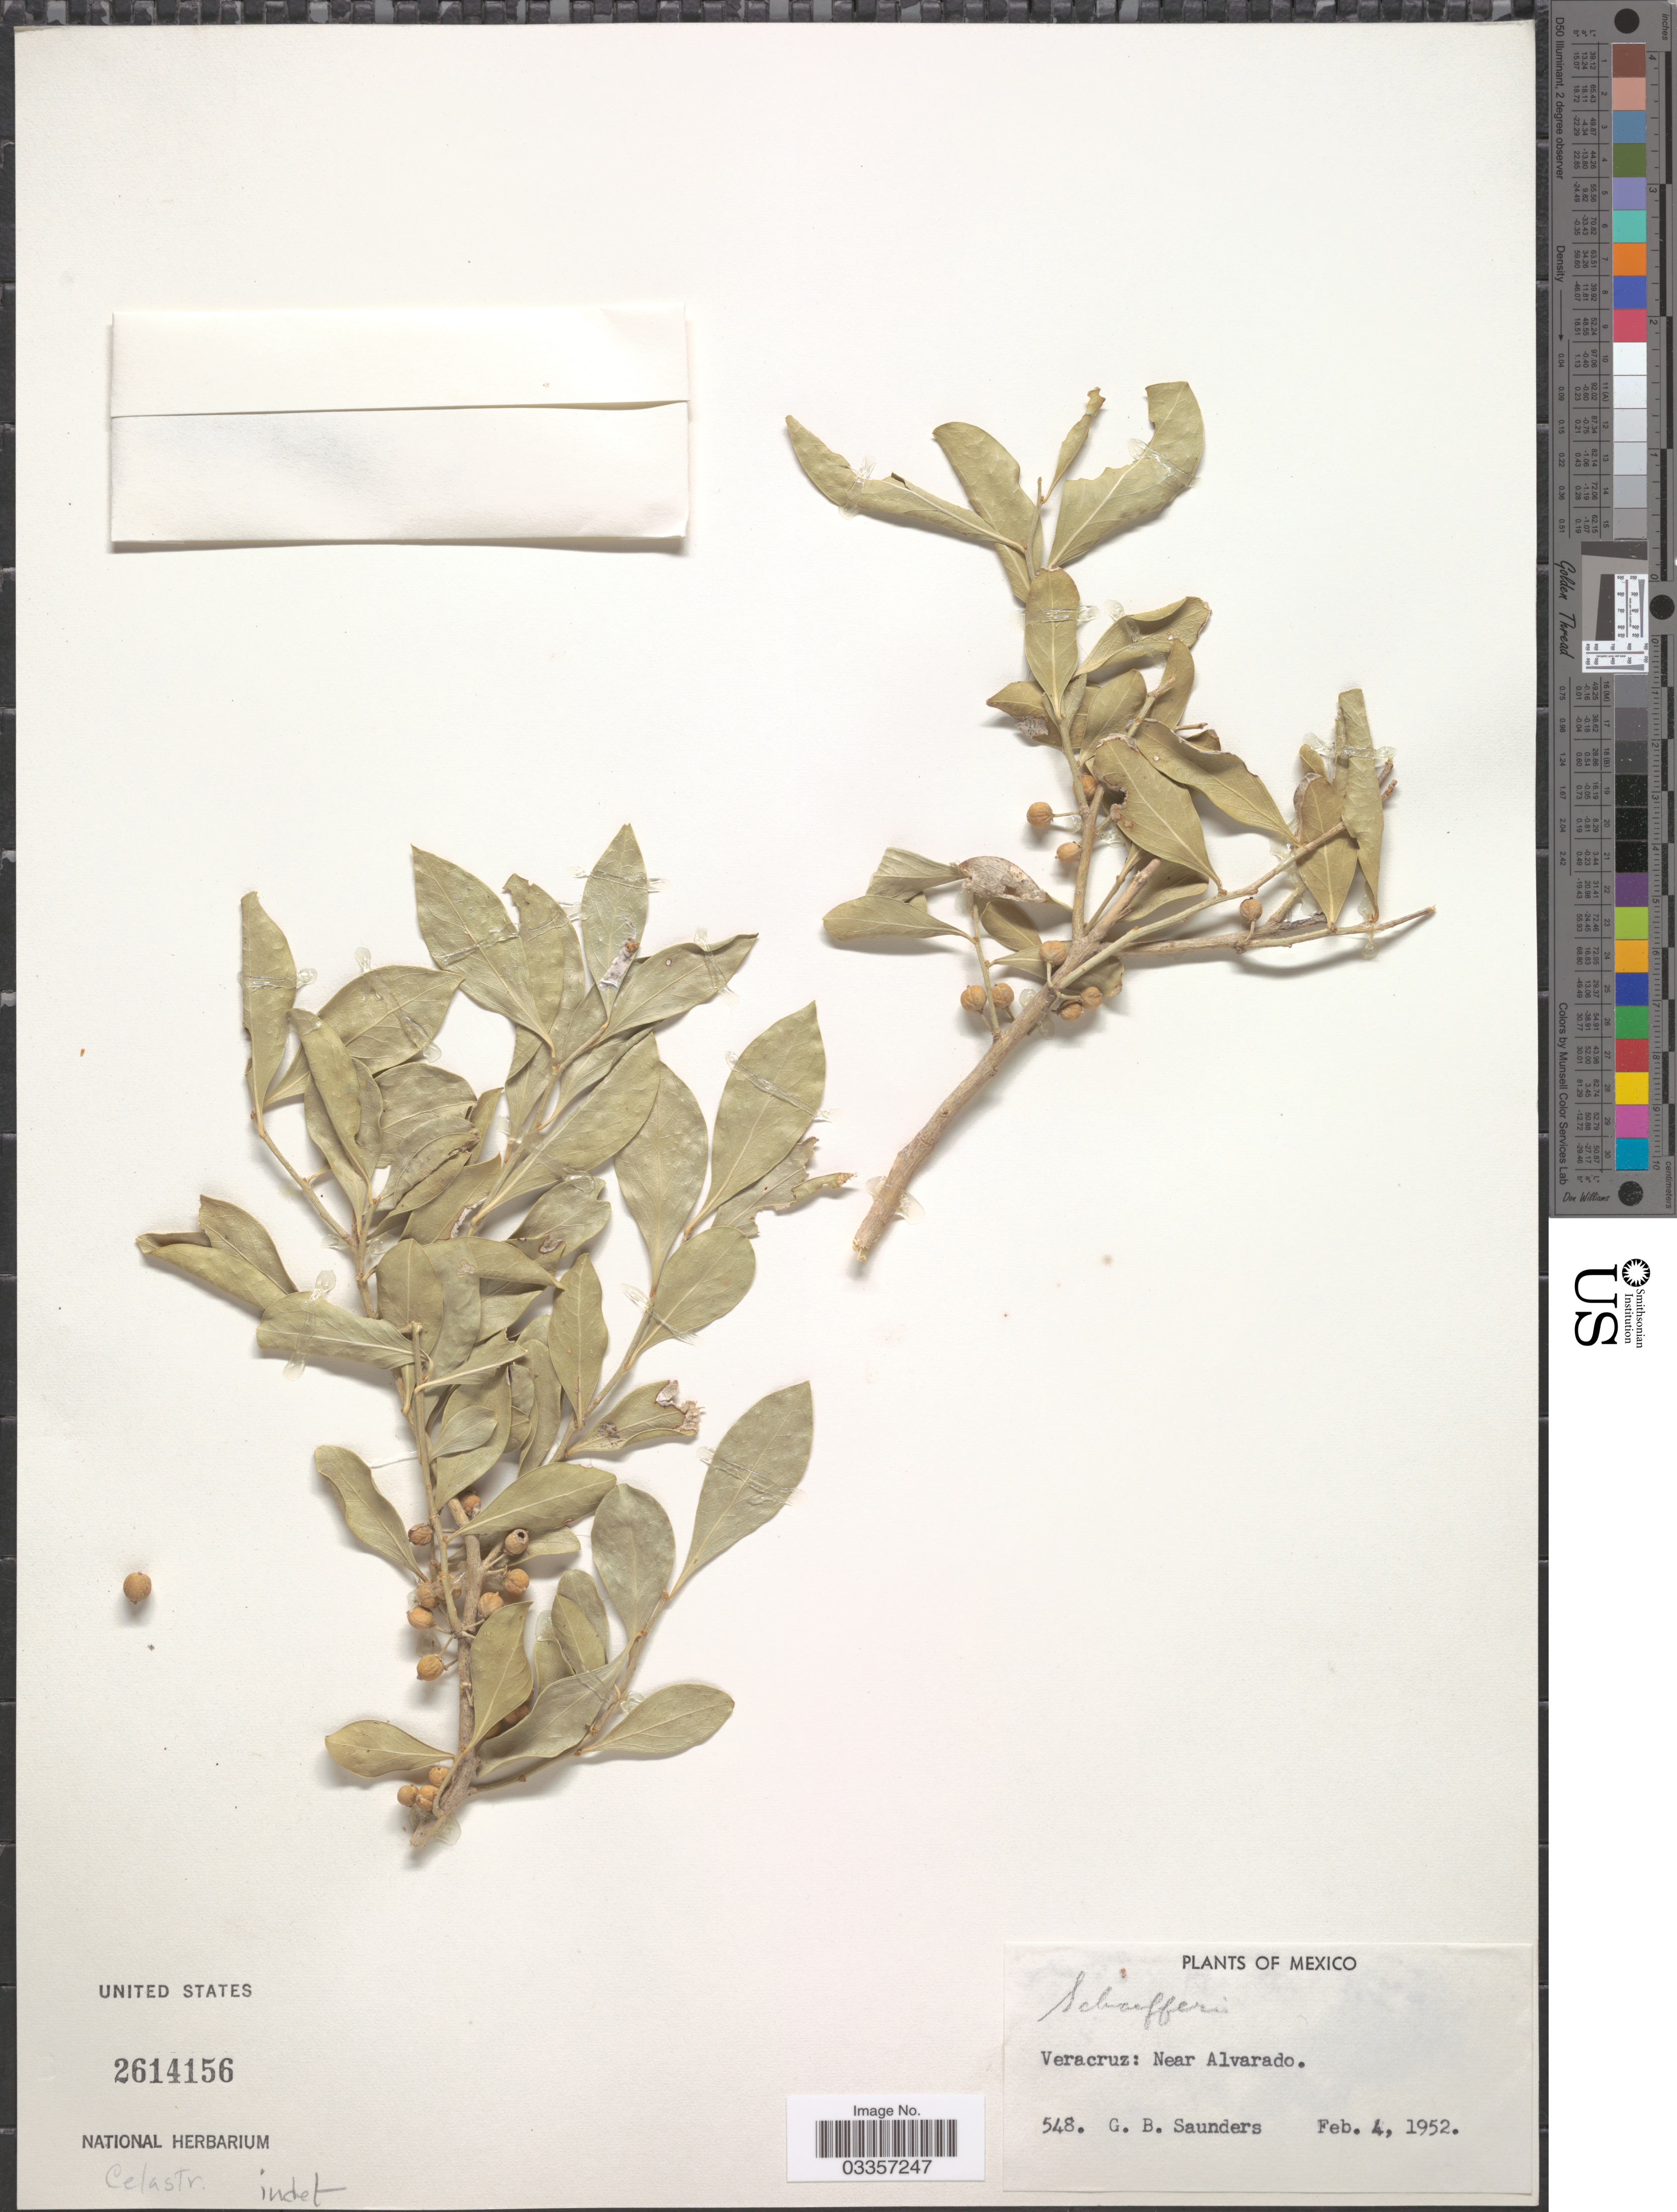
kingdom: Plantae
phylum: Tracheophyta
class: Magnoliopsida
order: Celastrales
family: Celastraceae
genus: Schaefferia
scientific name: Schaefferia sp.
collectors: G. B. Saunders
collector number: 548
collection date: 1952-02-04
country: Mexico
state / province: Veracruz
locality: Veracruz: Near Alvarado.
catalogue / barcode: US 2614156